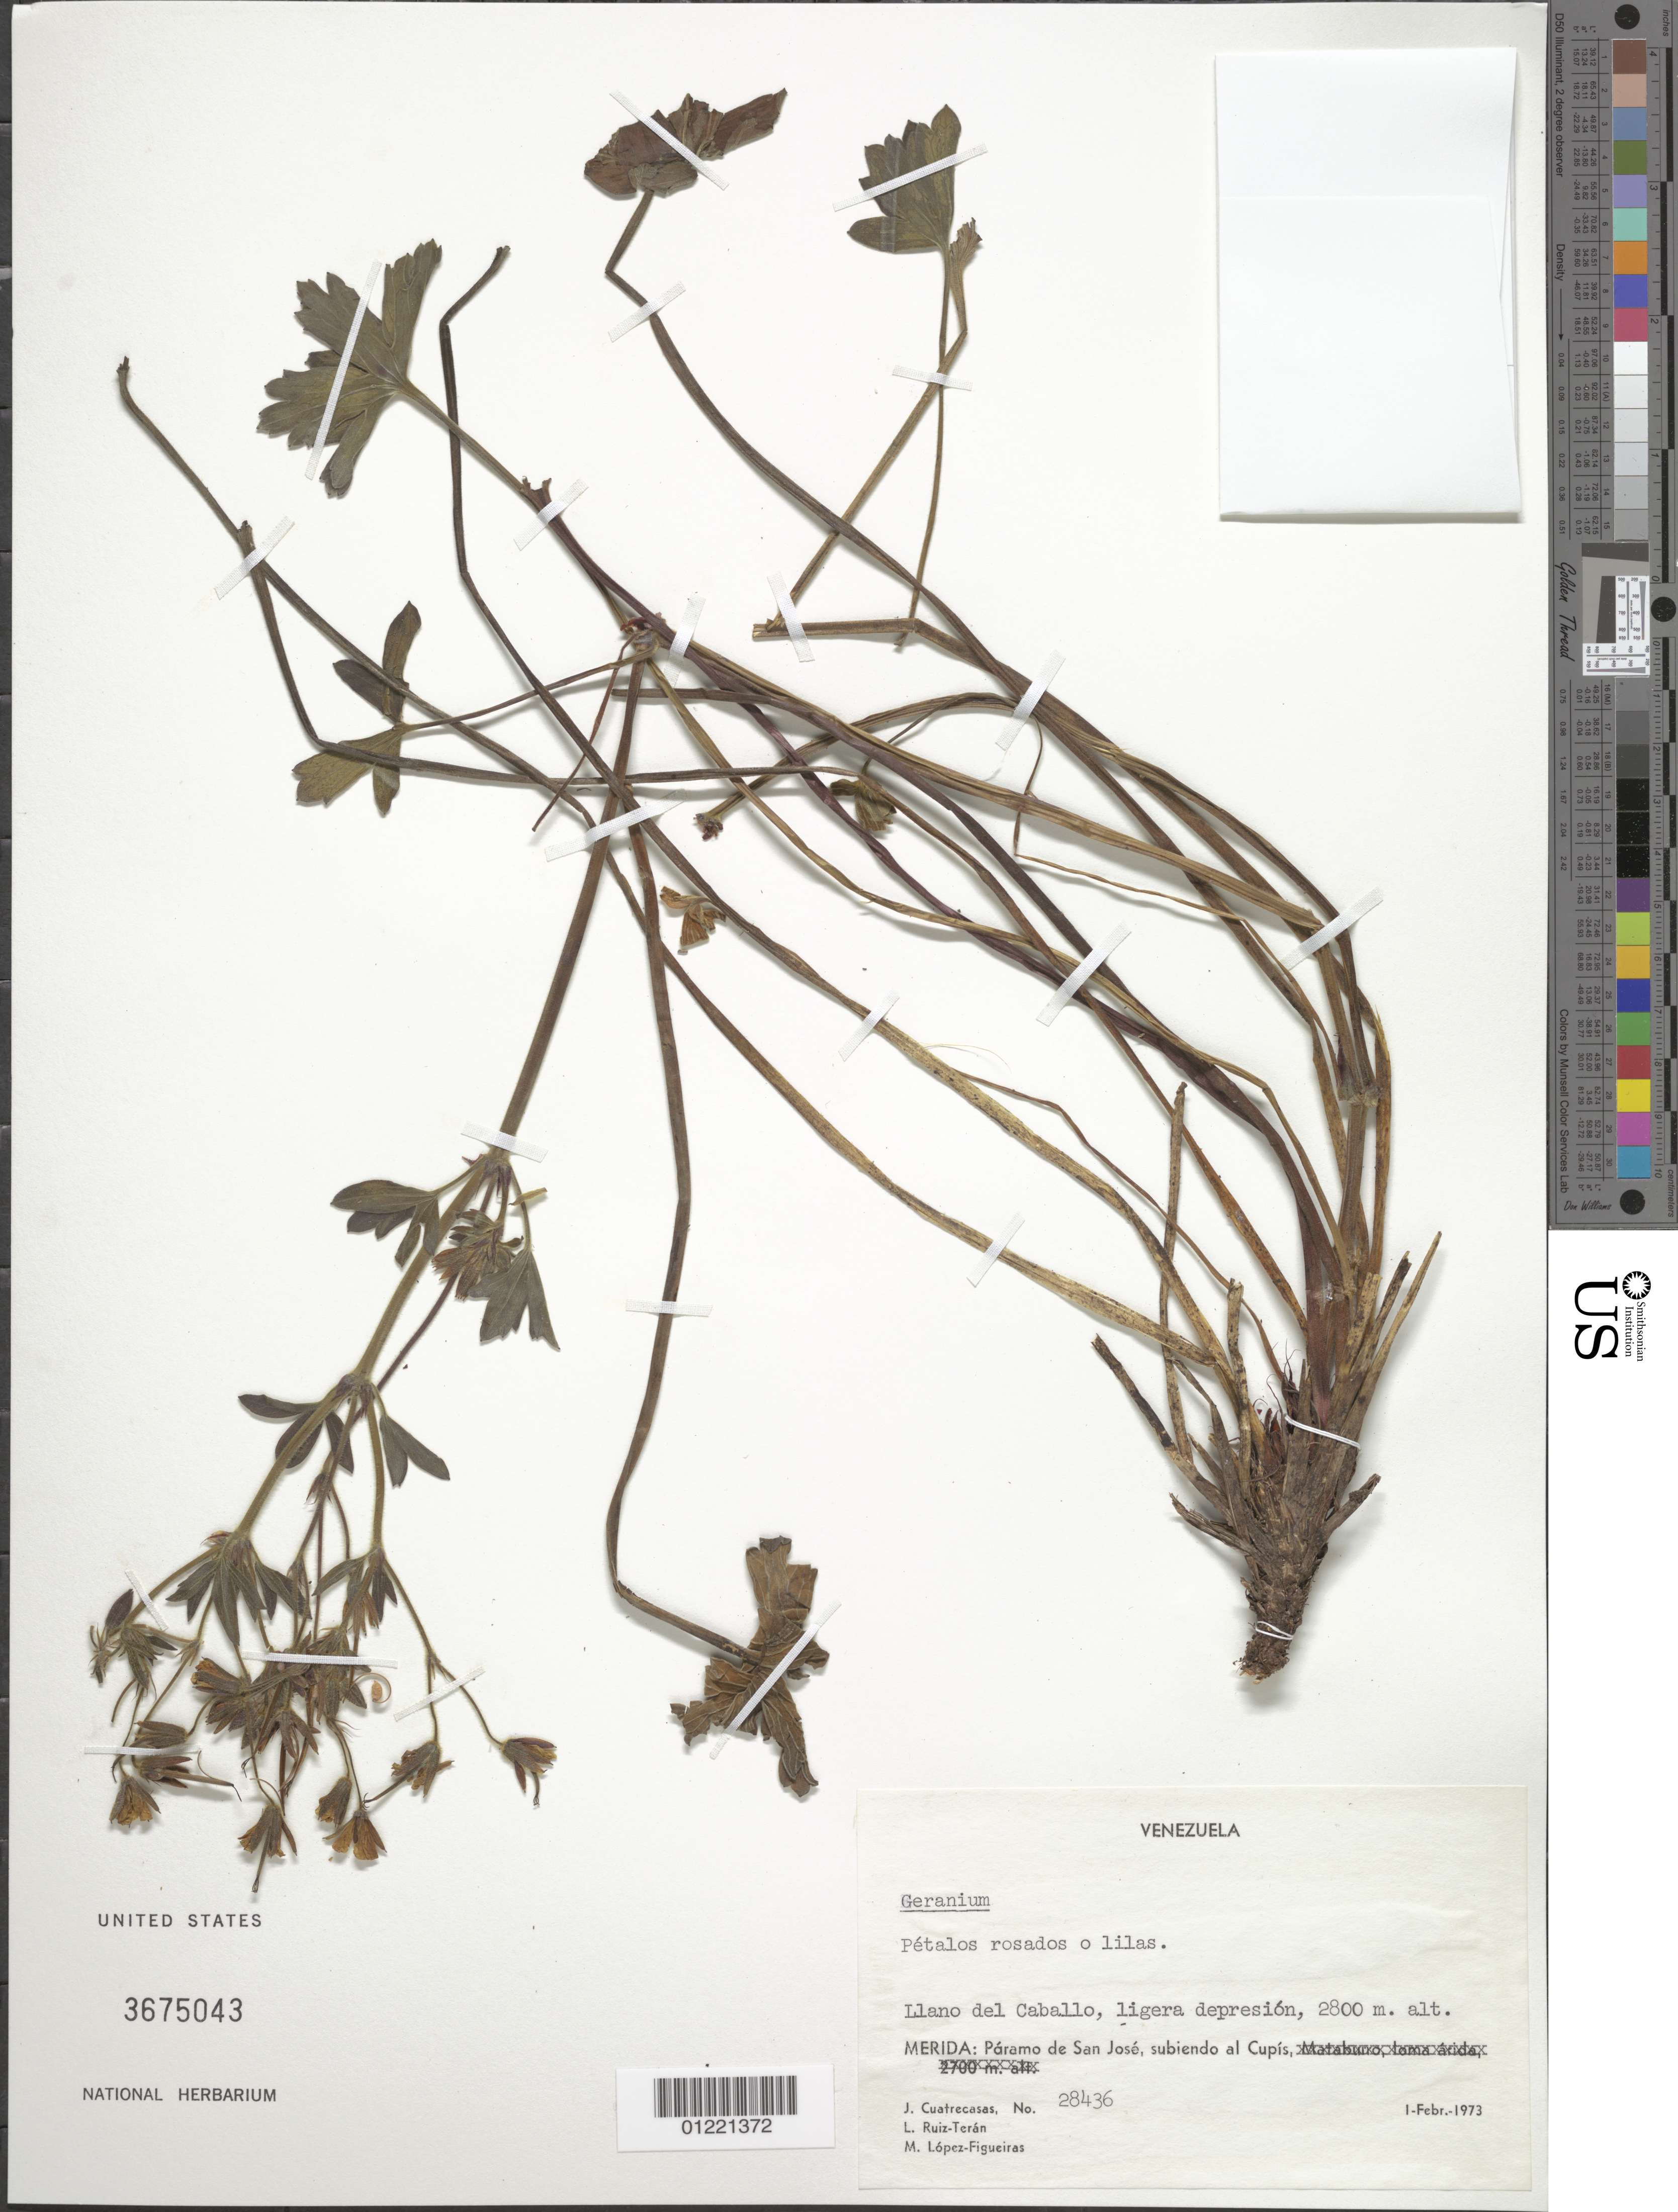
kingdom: Plantae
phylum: Tracheophyta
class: Magnoliopsida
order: Geraniales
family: Geraniaceae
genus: Geranium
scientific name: Geranium sp.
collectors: J. Cuatrecasas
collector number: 28436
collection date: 1973-02-01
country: Venezuela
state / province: Mérida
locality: Páramo de San José, subiendo al Cupís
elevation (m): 2800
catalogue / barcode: US 3675043